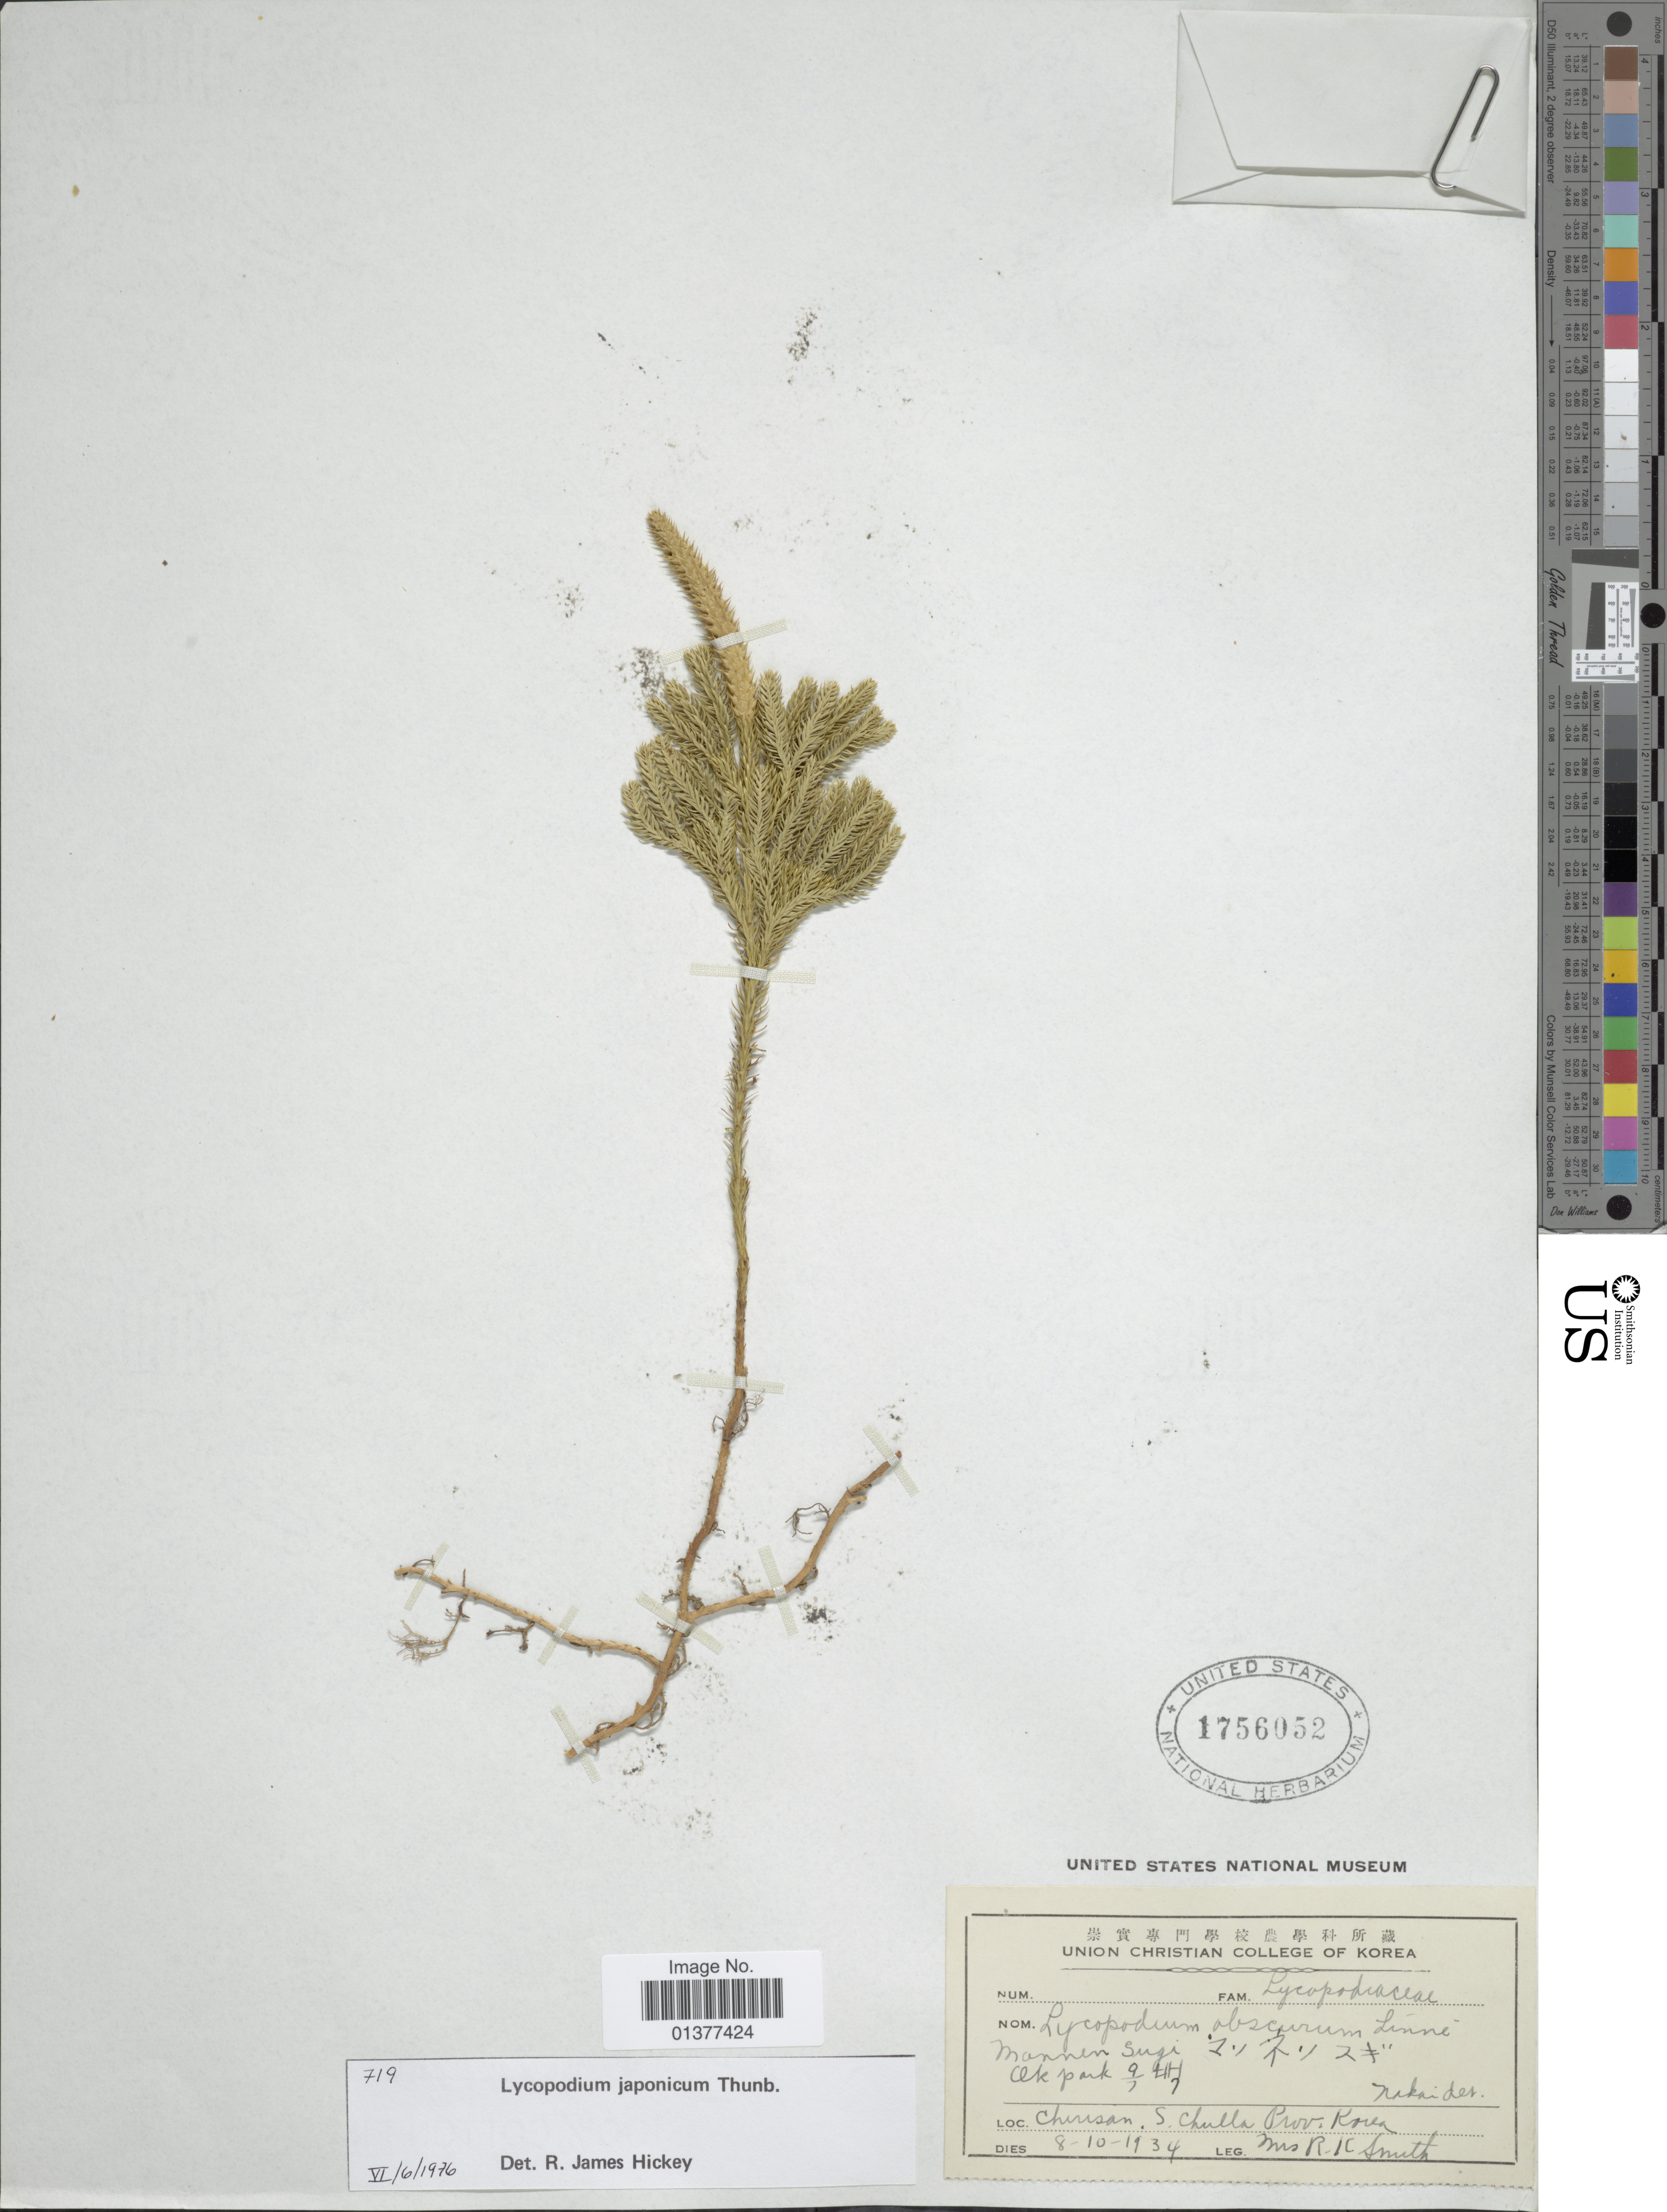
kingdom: Plantae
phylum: Tracheophyta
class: Lycopodiopsida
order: Lycopodiales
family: Lycopodiaceae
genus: Lycopodium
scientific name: Lycopodium japonicum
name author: Thunb.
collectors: R. Smith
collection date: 1934-10-08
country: South Korea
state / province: South Jeolla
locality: Cherison, S. Chulla Prov. Korea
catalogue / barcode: US 1756052